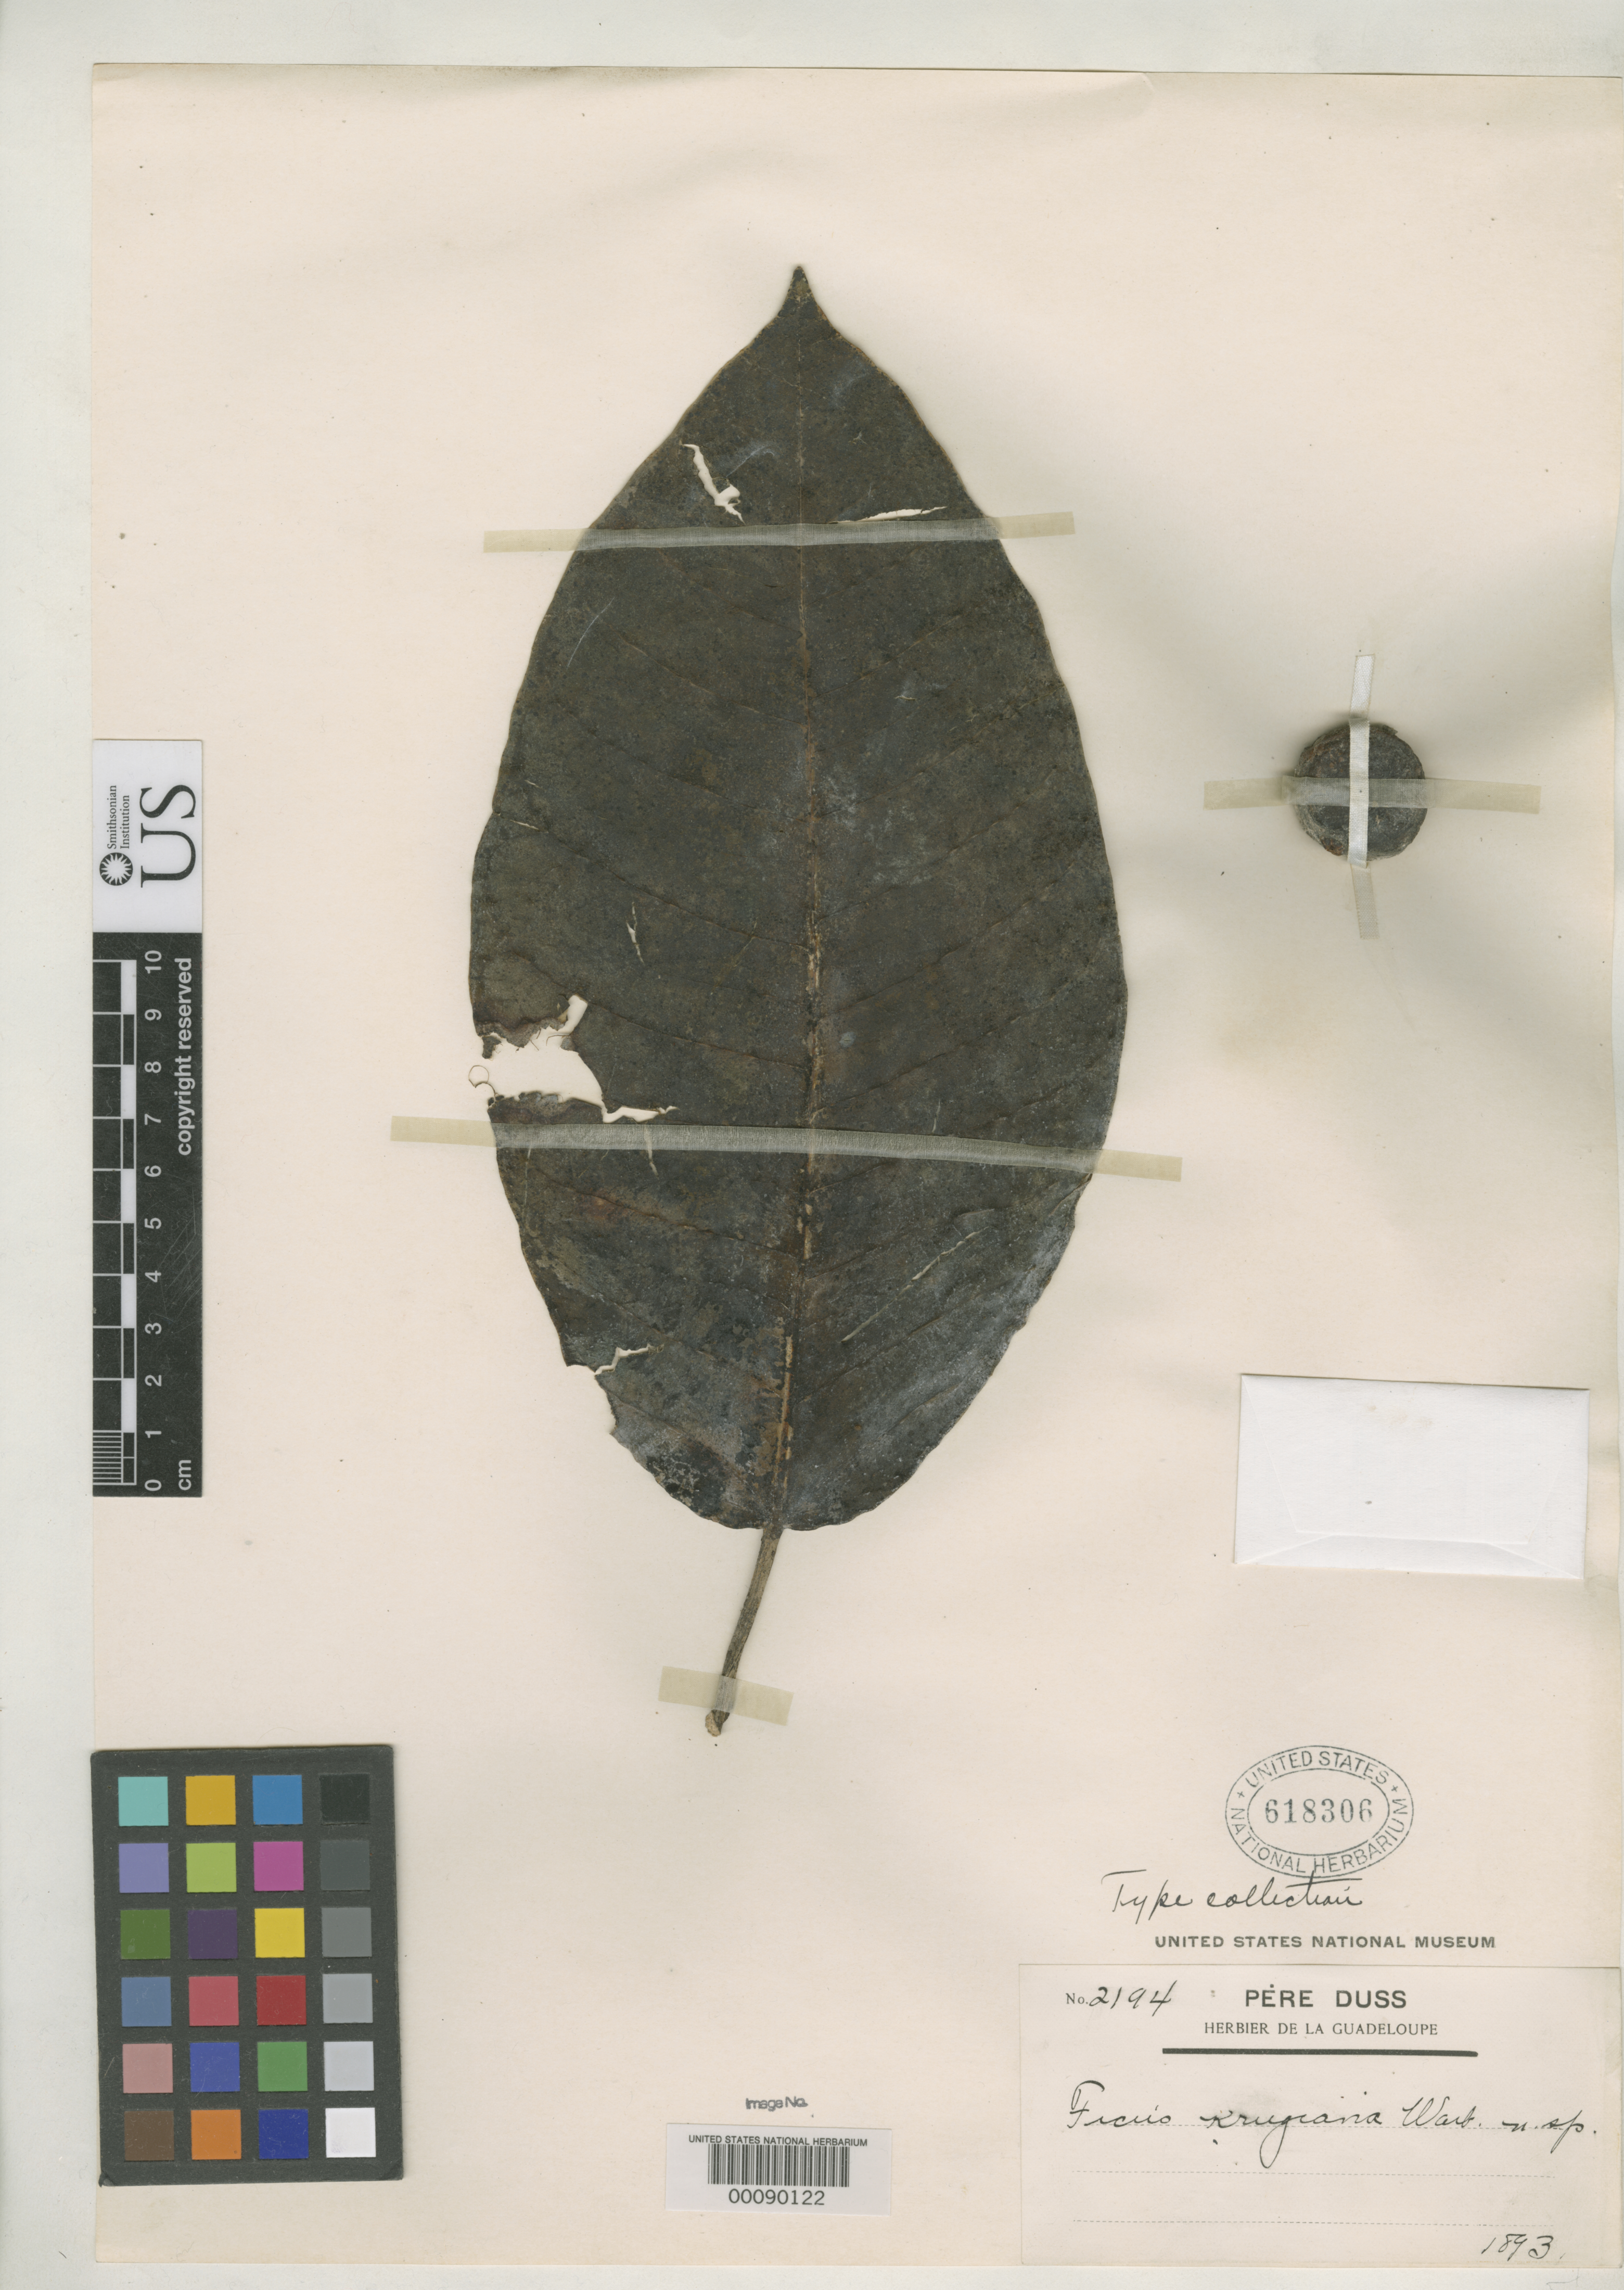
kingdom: Plantae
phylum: Tracheophyta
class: Magnoliopsida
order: Rosales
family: Moraceae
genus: Ficus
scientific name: Ficus krugiana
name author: Warb. in Urb.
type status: Syntype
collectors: Père Duss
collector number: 2194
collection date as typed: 1893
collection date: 1893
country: Guadeloupe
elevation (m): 400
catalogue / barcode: US 618306